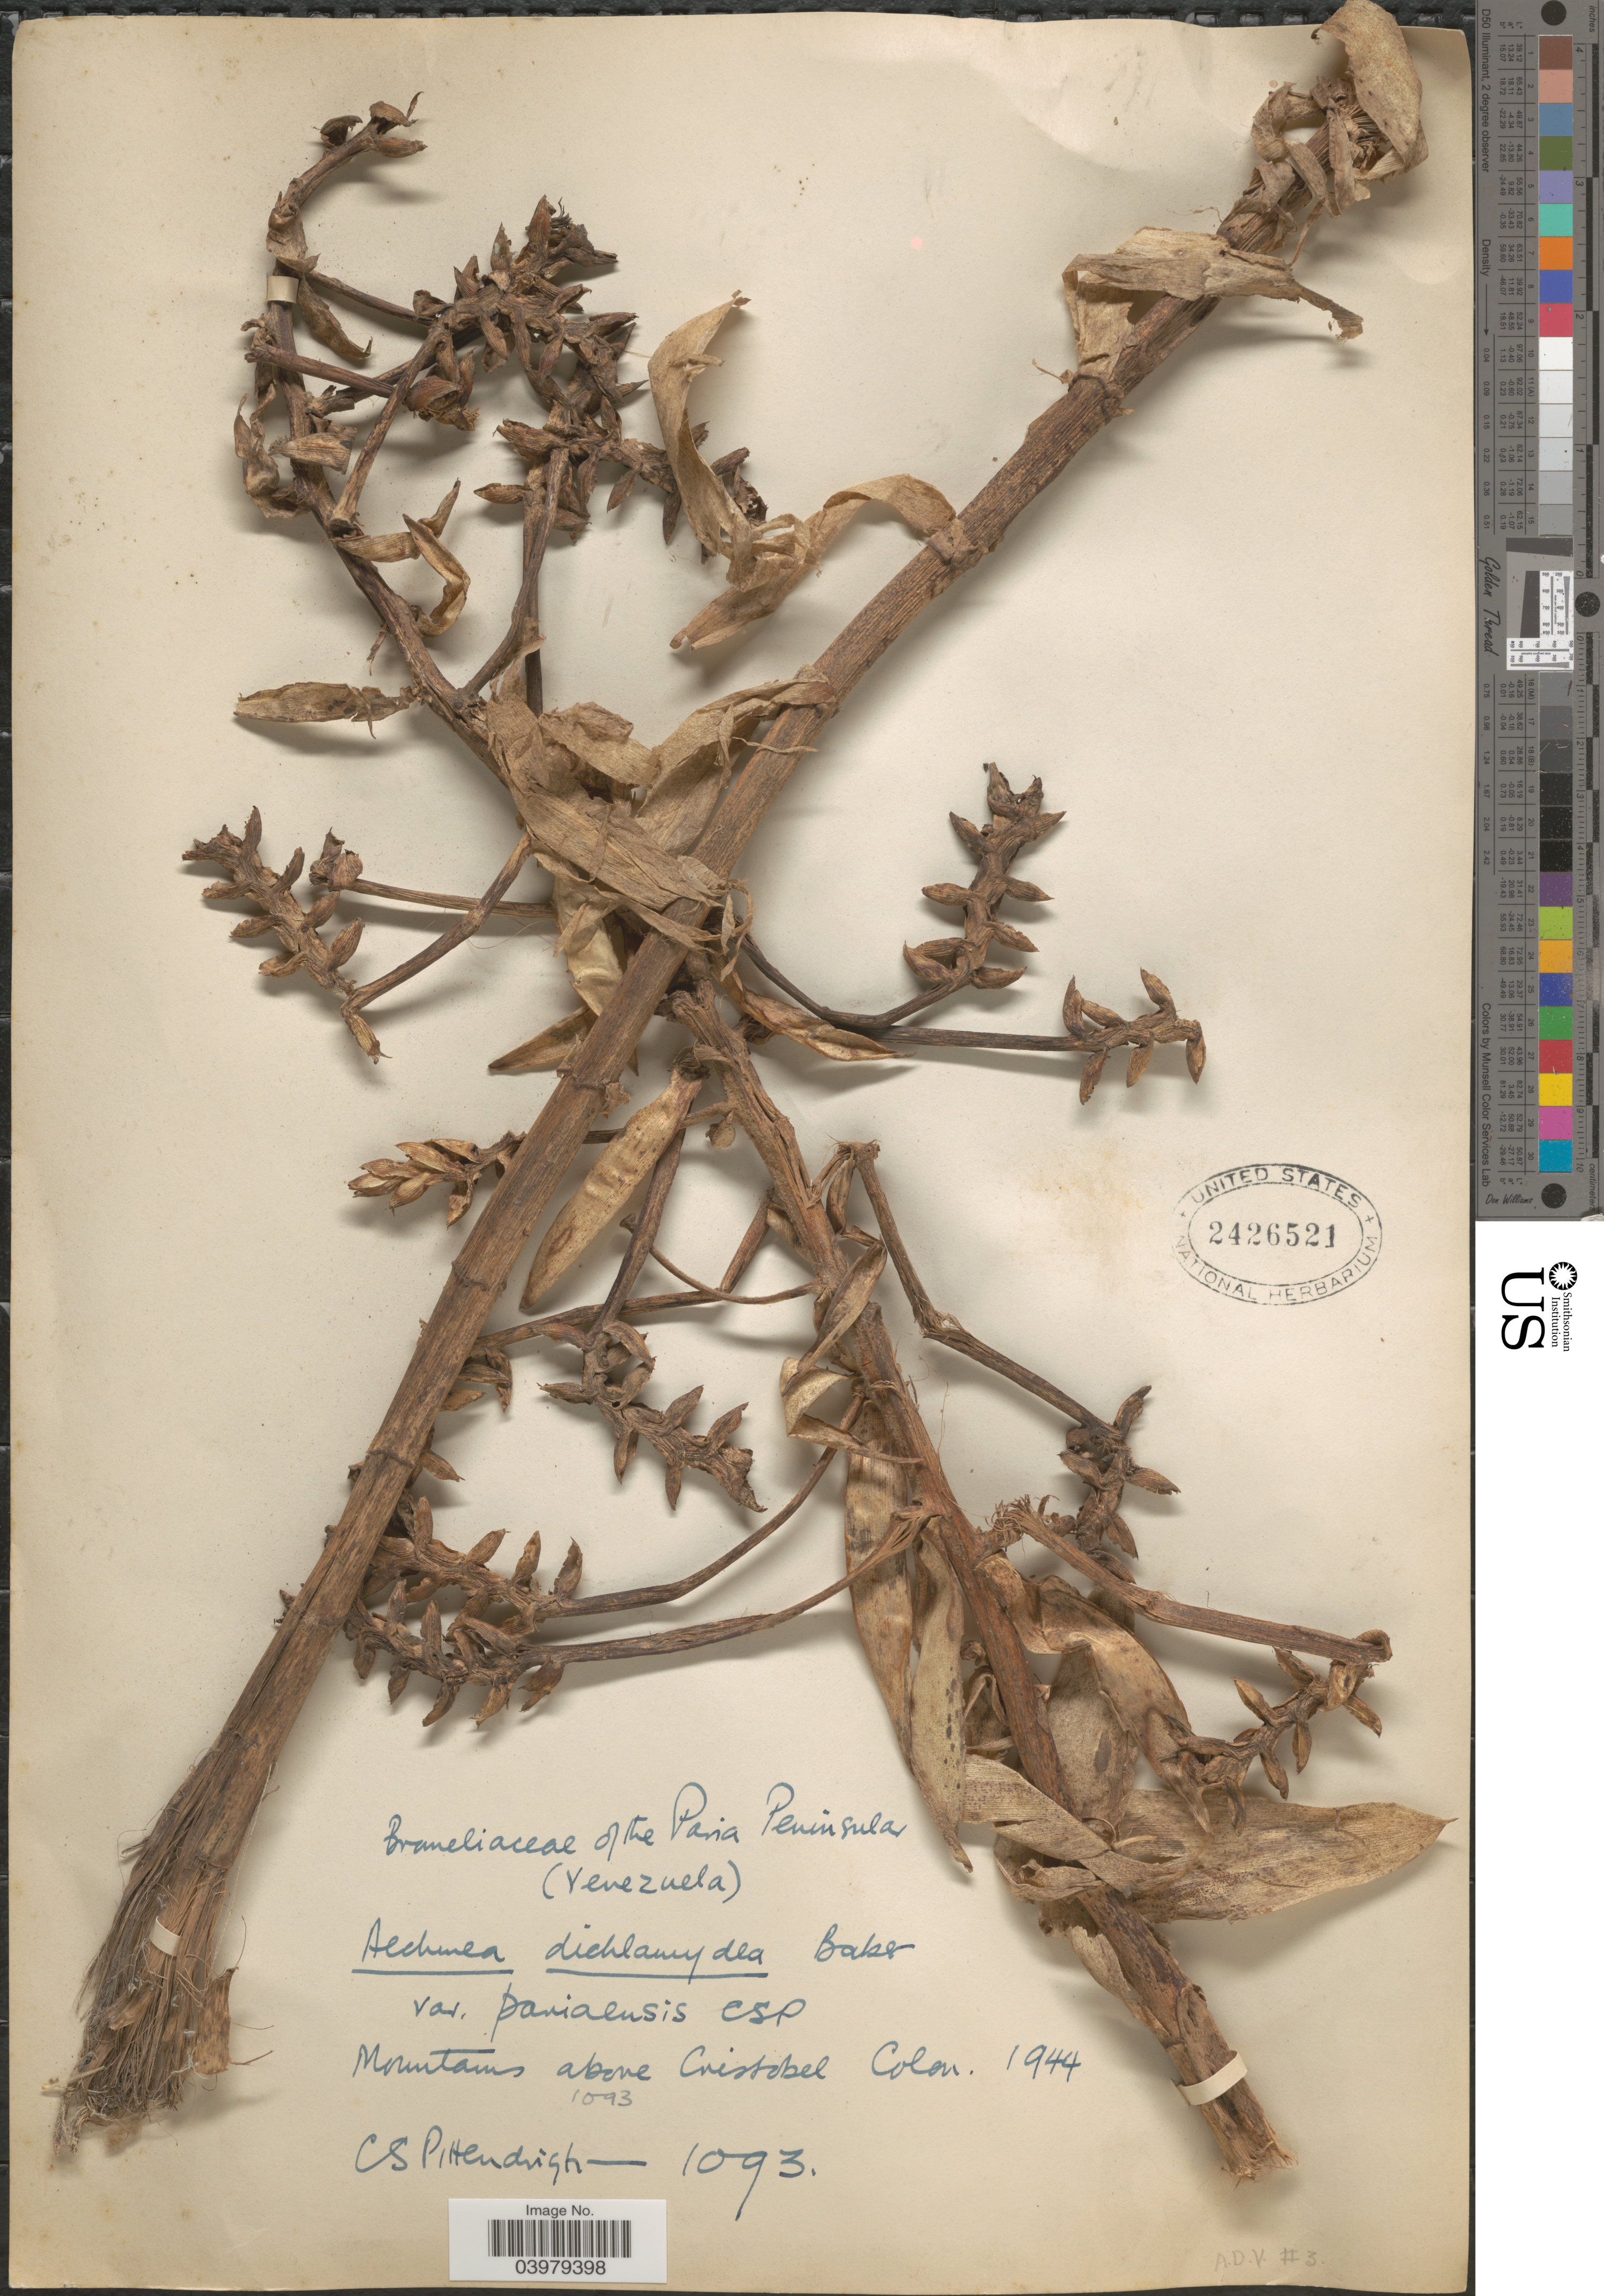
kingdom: Plantae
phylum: Tracheophyta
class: Liliopsida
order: Poales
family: Bromeliaceae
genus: Aechmea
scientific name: Aechmea dichlamydea var. pariaensis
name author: Pittendrigh in L.B. Sm.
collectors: C. Pittendrigh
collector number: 1093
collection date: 1944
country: Venezuela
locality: The Paria Peninsula. Mountains above Cristobal Colon.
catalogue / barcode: US 2426521